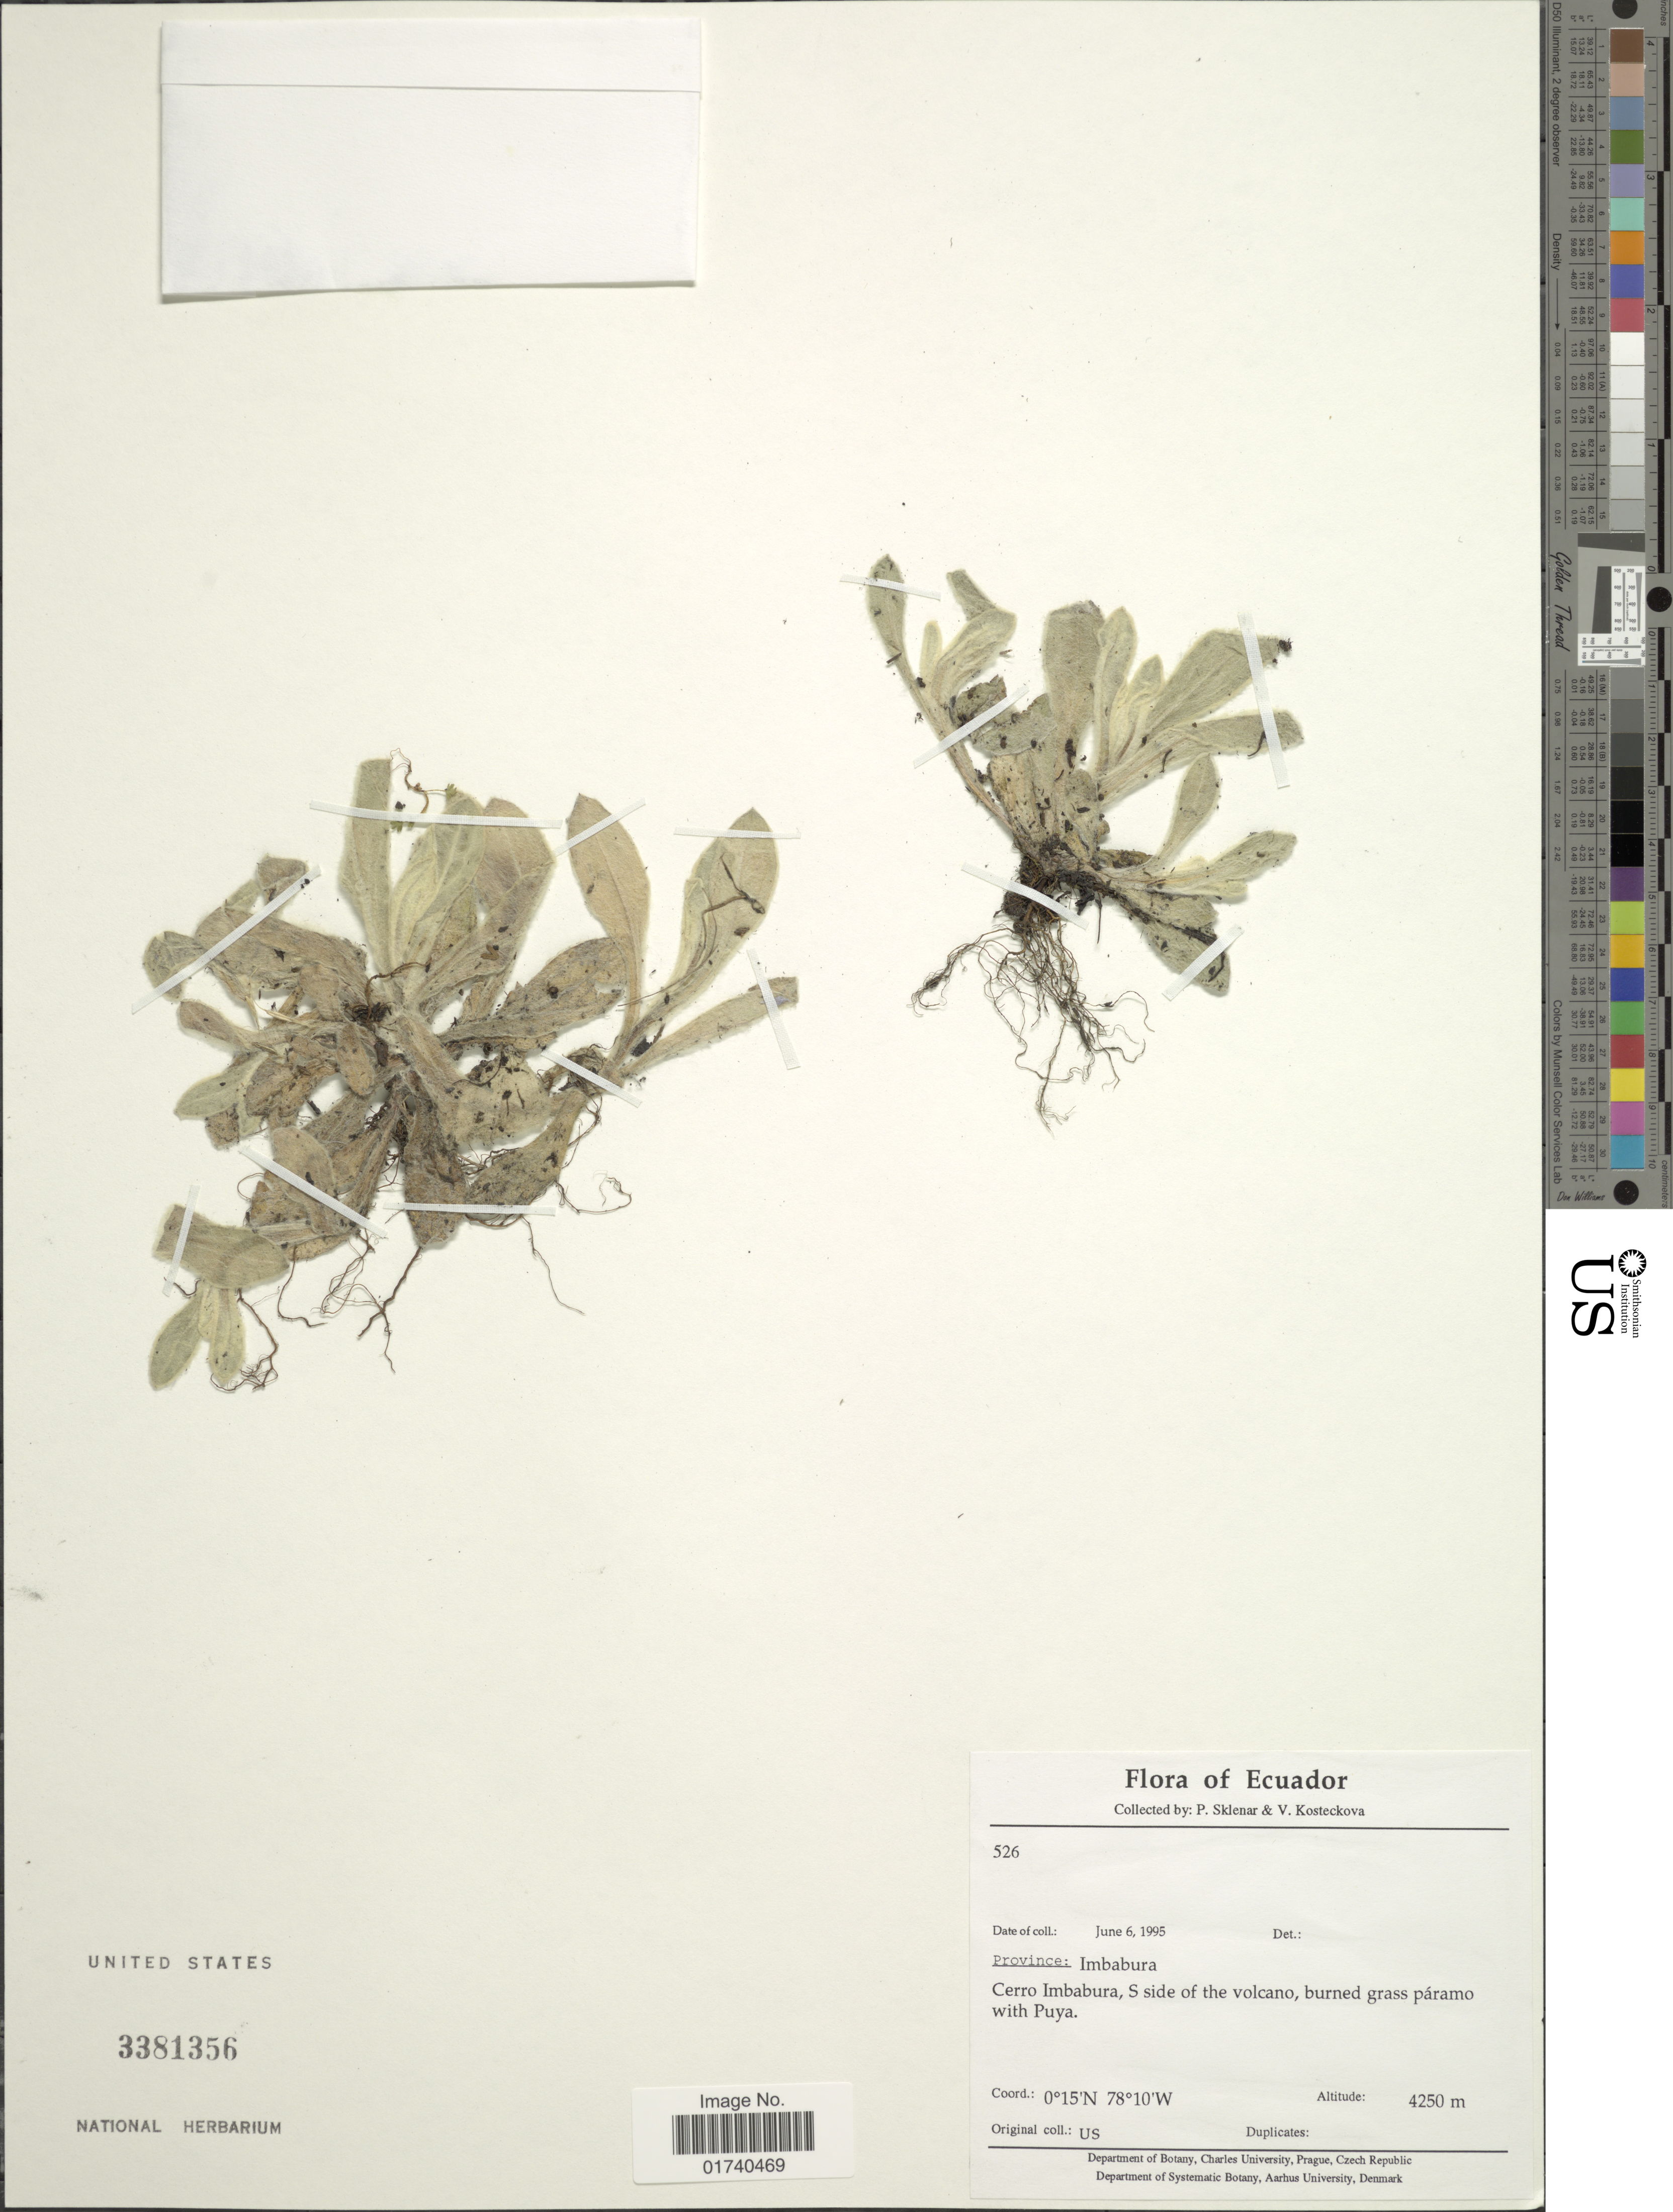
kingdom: Plantae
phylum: Tracheophyta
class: Magnoliopsida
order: Asterales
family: Asteraceae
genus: Pseudognaphalium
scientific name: Pseudognaphalium dombeyanum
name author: (DC.) Anderb.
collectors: P. Sklenár & V. Sklenárová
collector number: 526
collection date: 1995-06-06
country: Ecuador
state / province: Imbabura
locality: Cerro Imbabura , S side of the volcano, burned grass paramo with Puya.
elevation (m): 4250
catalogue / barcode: US 3381356